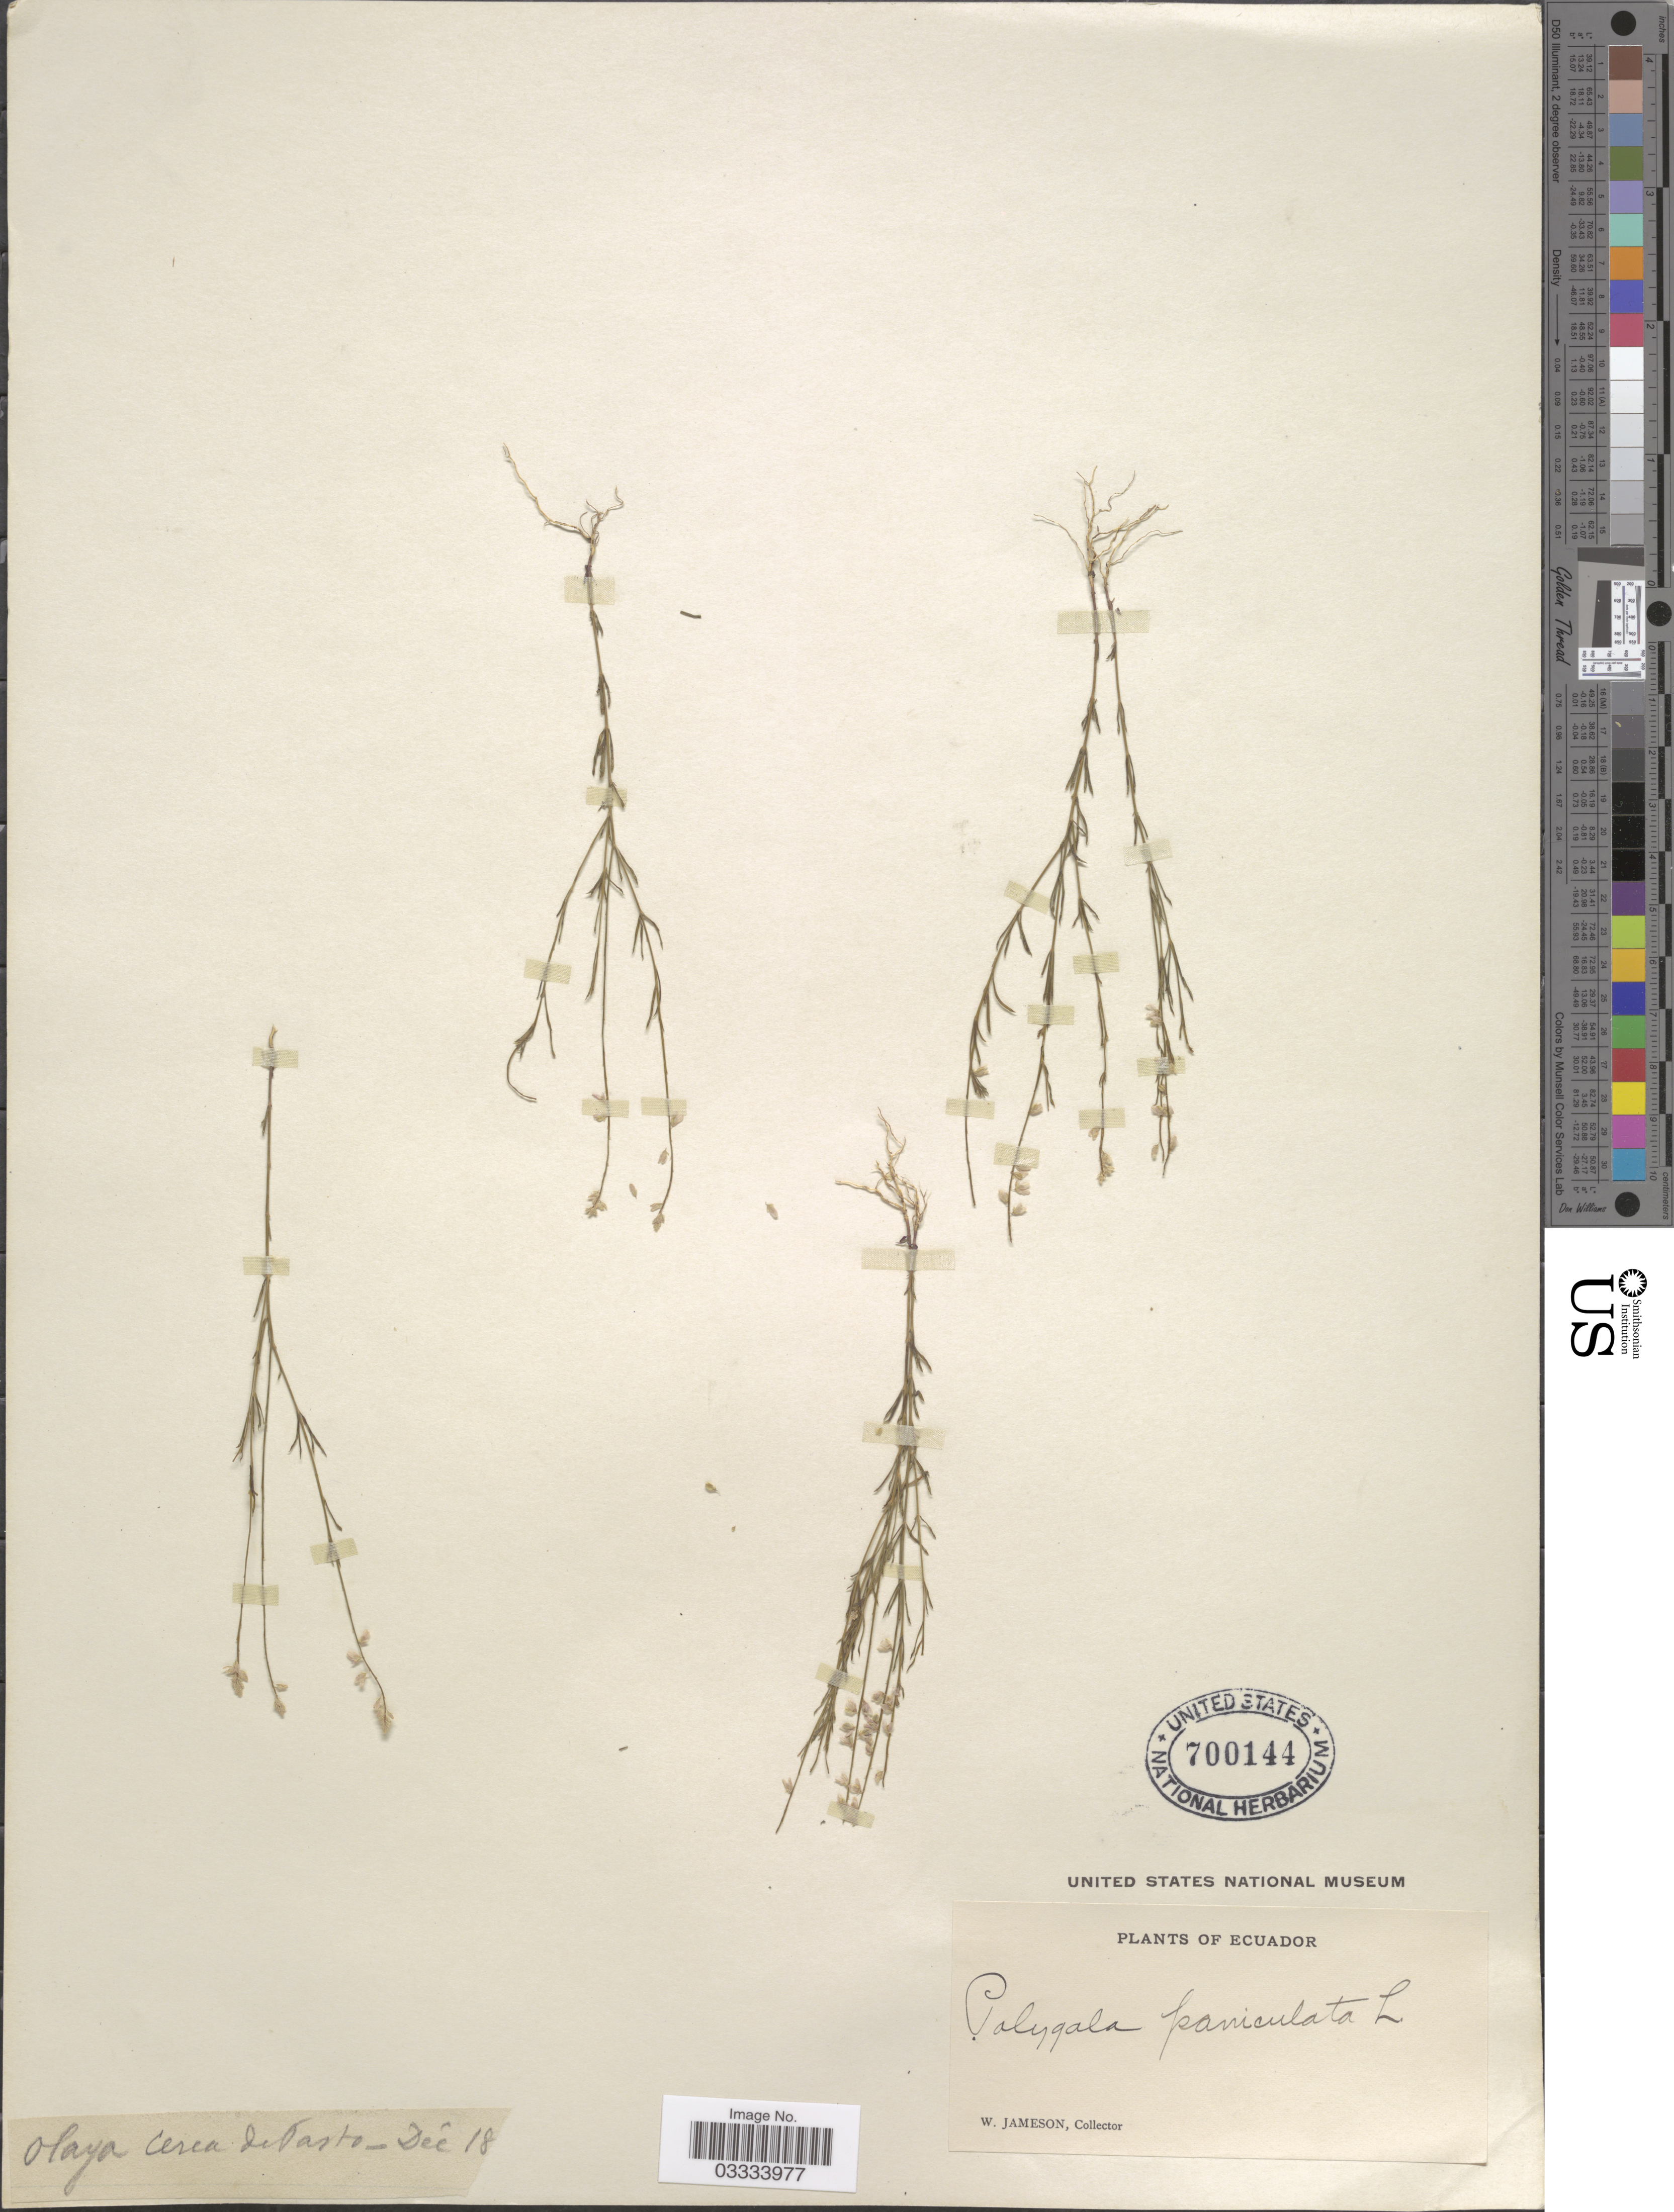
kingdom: Plantae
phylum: Tracheophyta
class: Magnoliopsida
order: Fabales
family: Polygalaceae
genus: Polygala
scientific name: Polygala paniculata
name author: L.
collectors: W. Jameson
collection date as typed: Transcribed d/m/y: /12/18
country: Ecuador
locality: Olaya cerca de Pasto [interpreted].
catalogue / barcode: US 700144